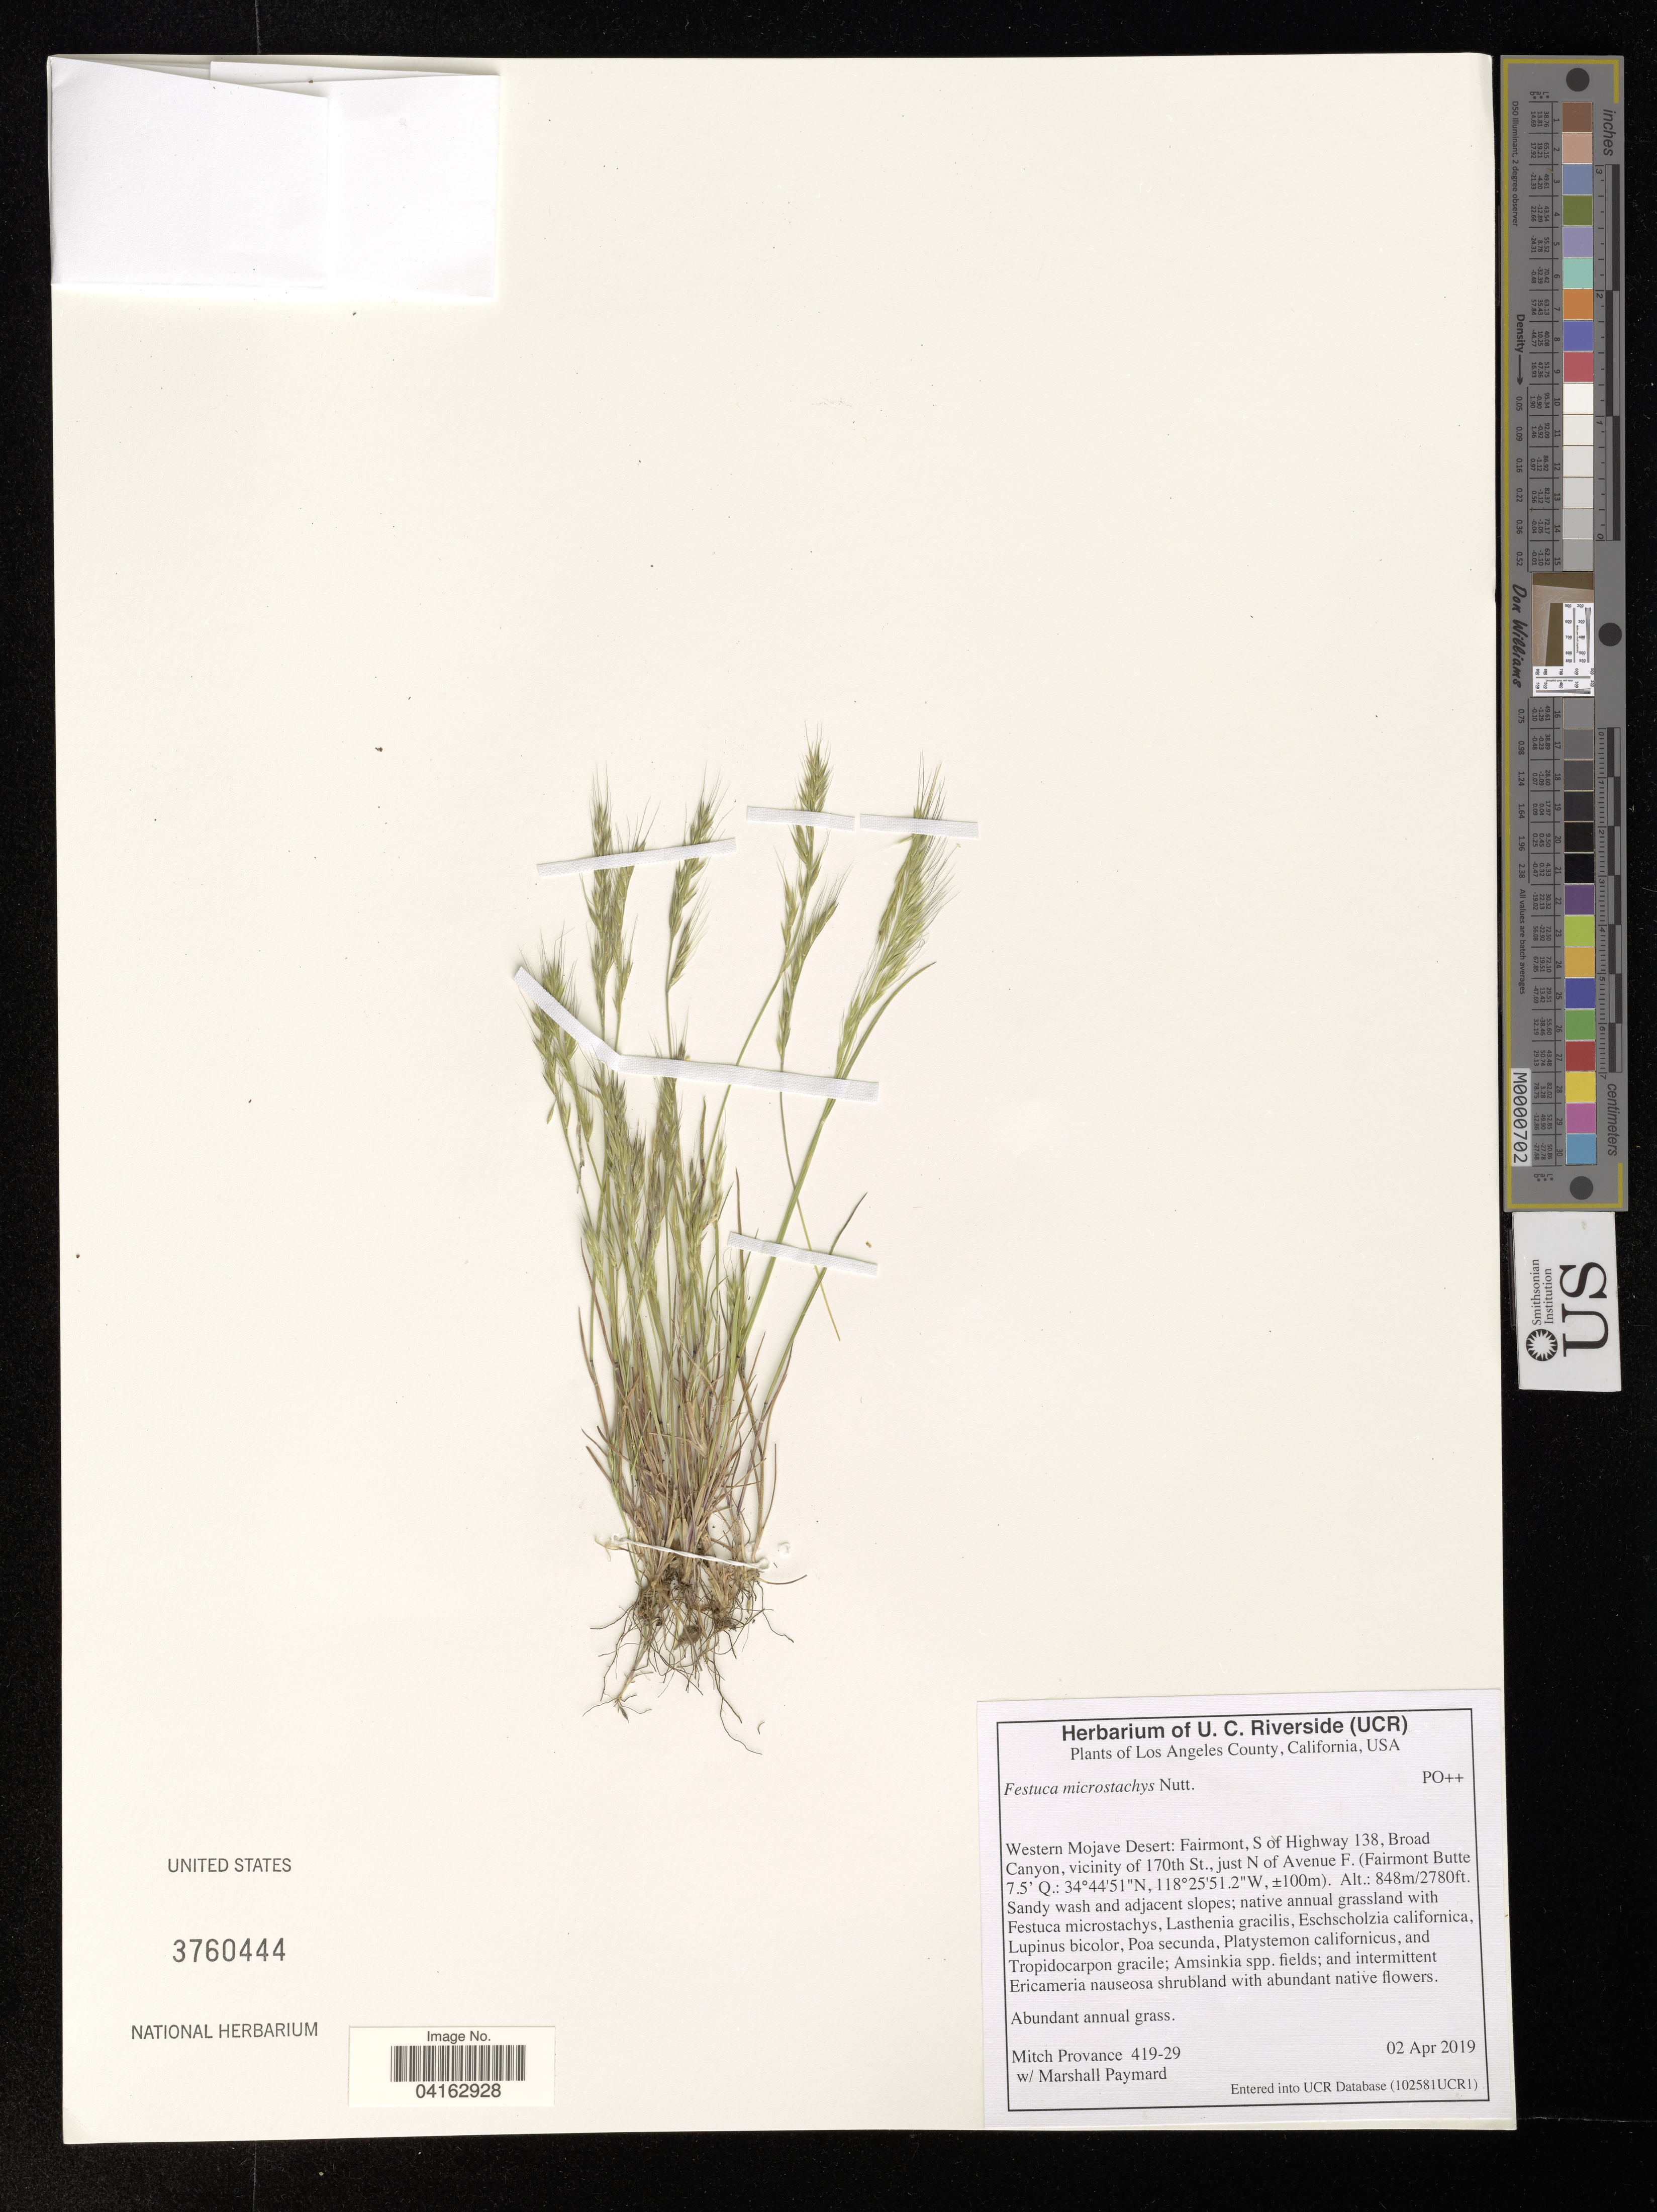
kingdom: Plantae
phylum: Tracheophyta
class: Liliopsida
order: Poales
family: Poaceae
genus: Festuca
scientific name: Festuca microstachys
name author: Nutt.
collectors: M. Provance & M. Paymard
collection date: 2019-04-02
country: United States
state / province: California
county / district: Los Angeles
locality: Los Angeles County. Western Mojave Desert: Fairmont, S of Highway 138, Broad Canyon, vicinity of 170th St., just N of Avenue F.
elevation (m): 848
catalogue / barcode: US 3760444